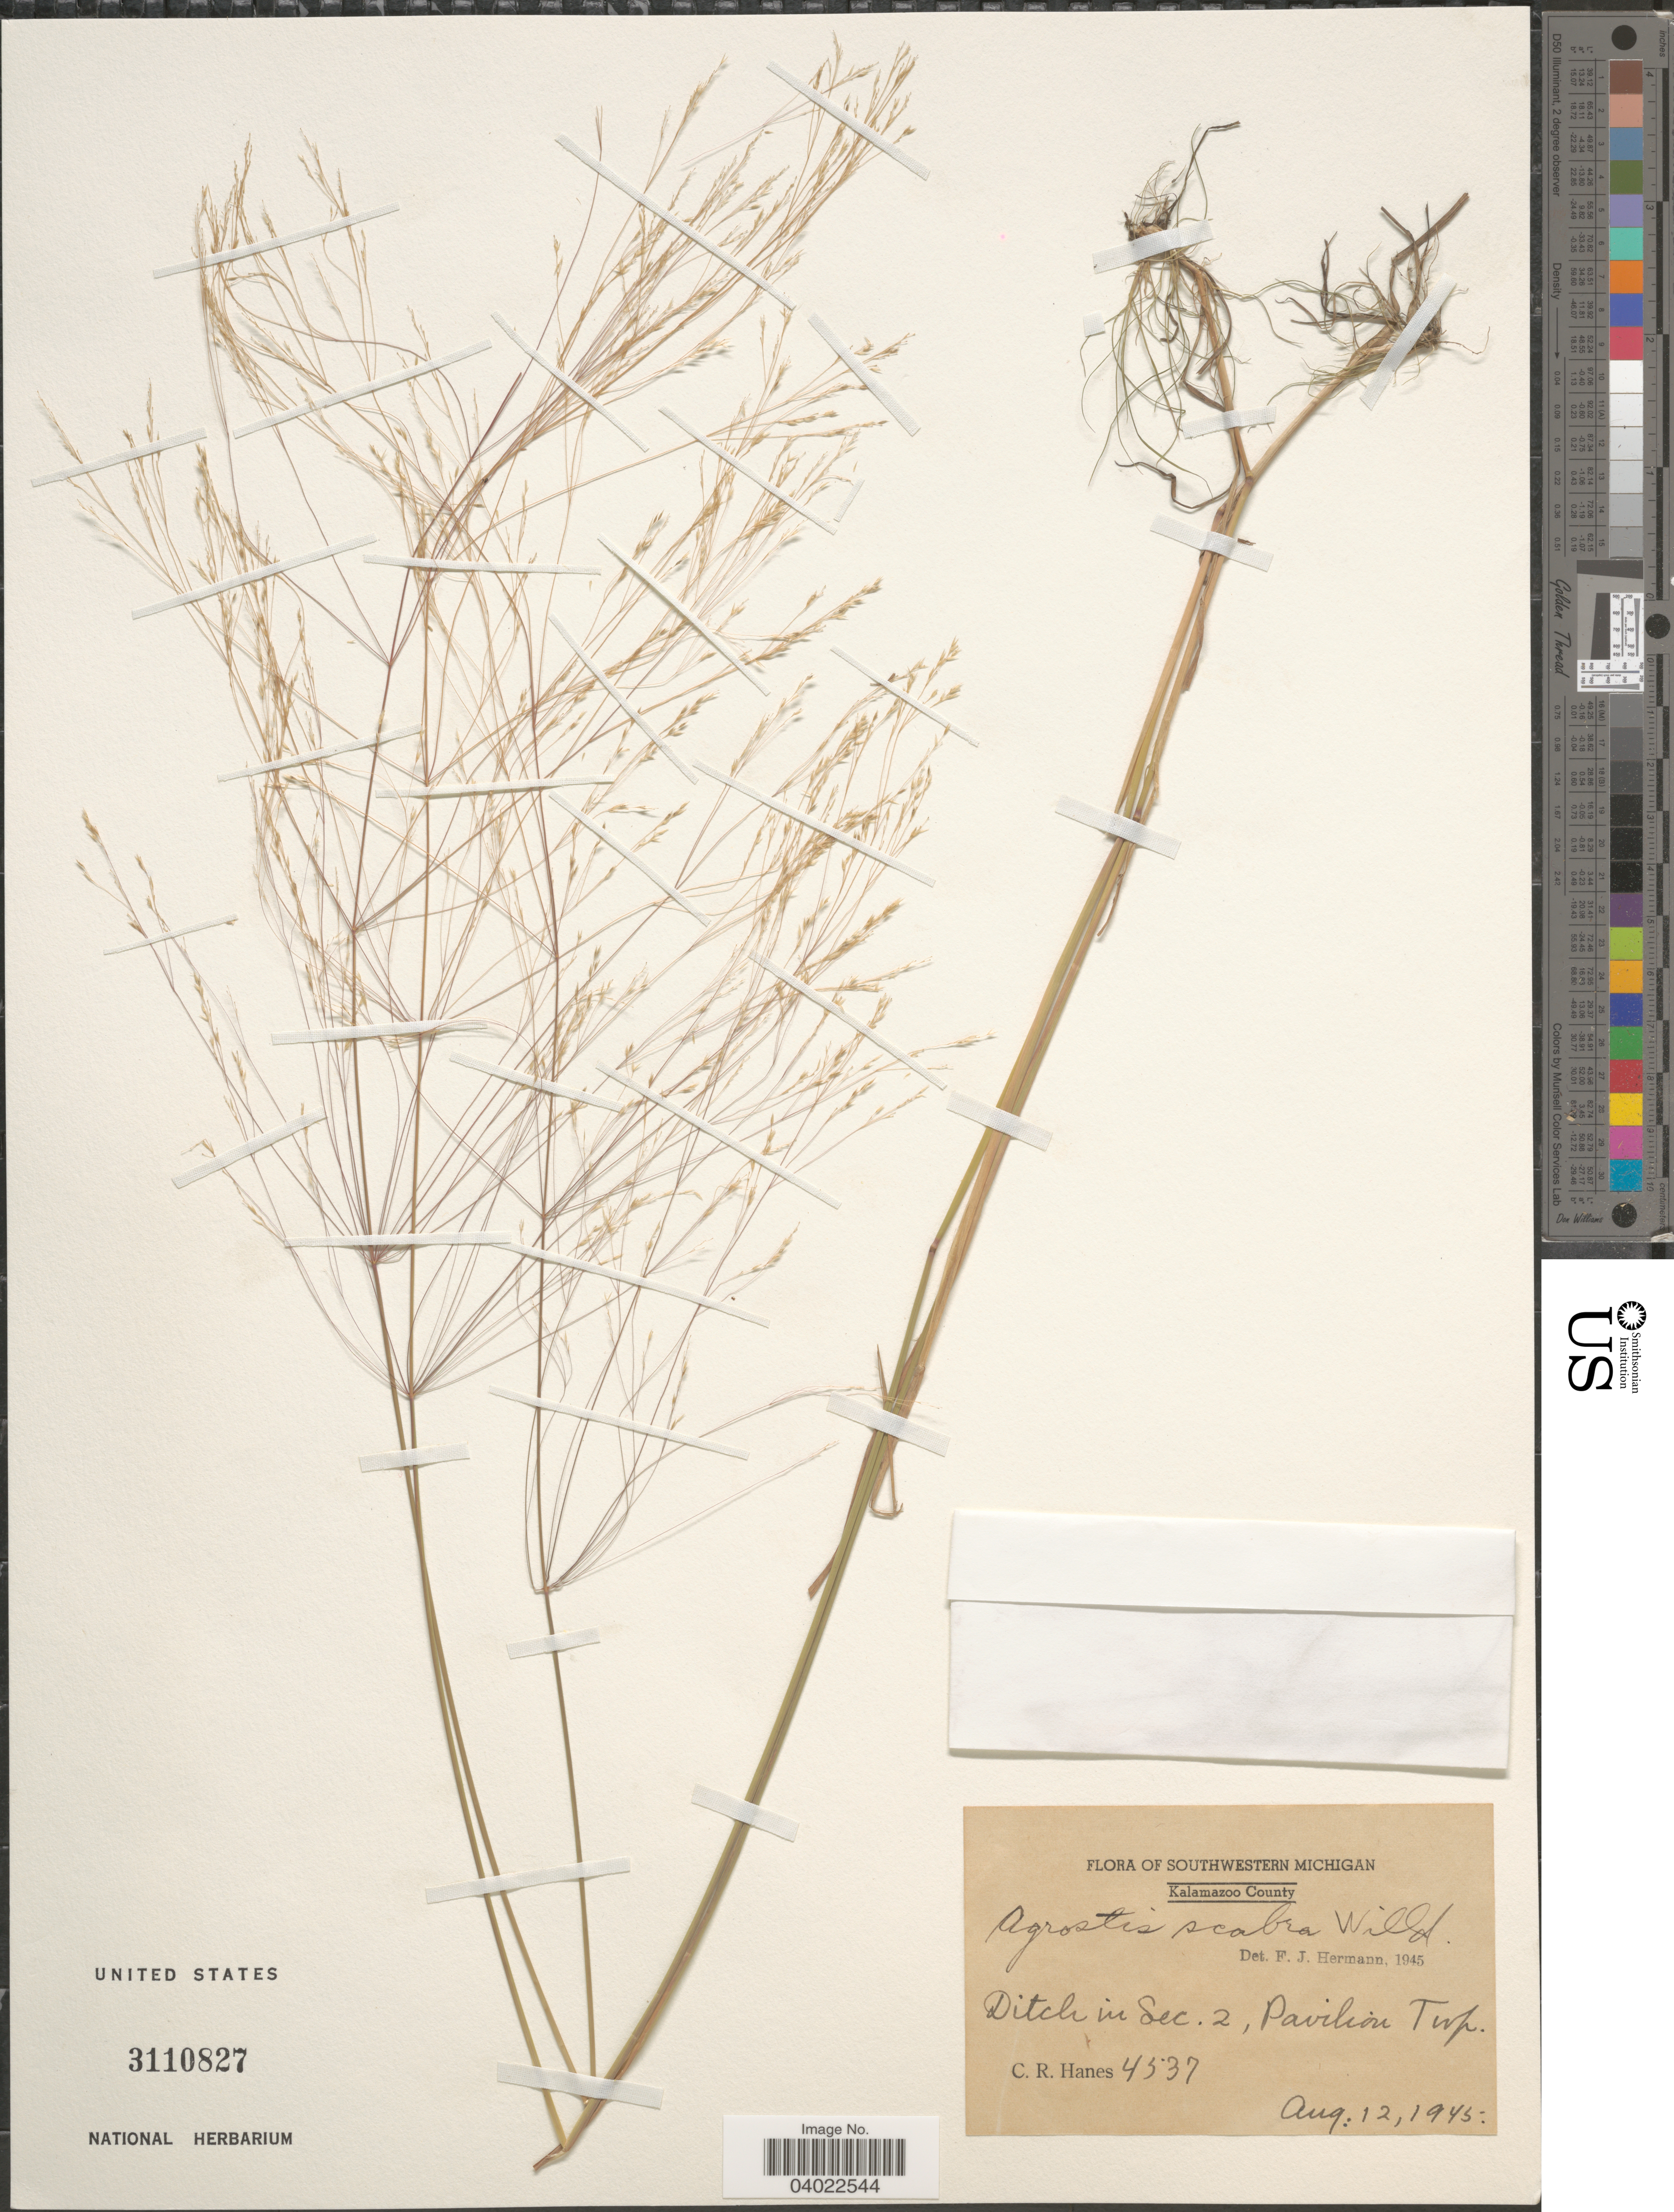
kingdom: Plantae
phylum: Tracheophyta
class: Liliopsida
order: Poales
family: Poaceae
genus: Agrostis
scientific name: Agrostis scabra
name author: Willd.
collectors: C. Hanes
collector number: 4537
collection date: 1945-08-12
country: United States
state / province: Michigan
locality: Southwestern Michigan. Kalamazoo County. Ditch in Sec. 2, Pavilion Twp.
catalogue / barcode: US 3110827